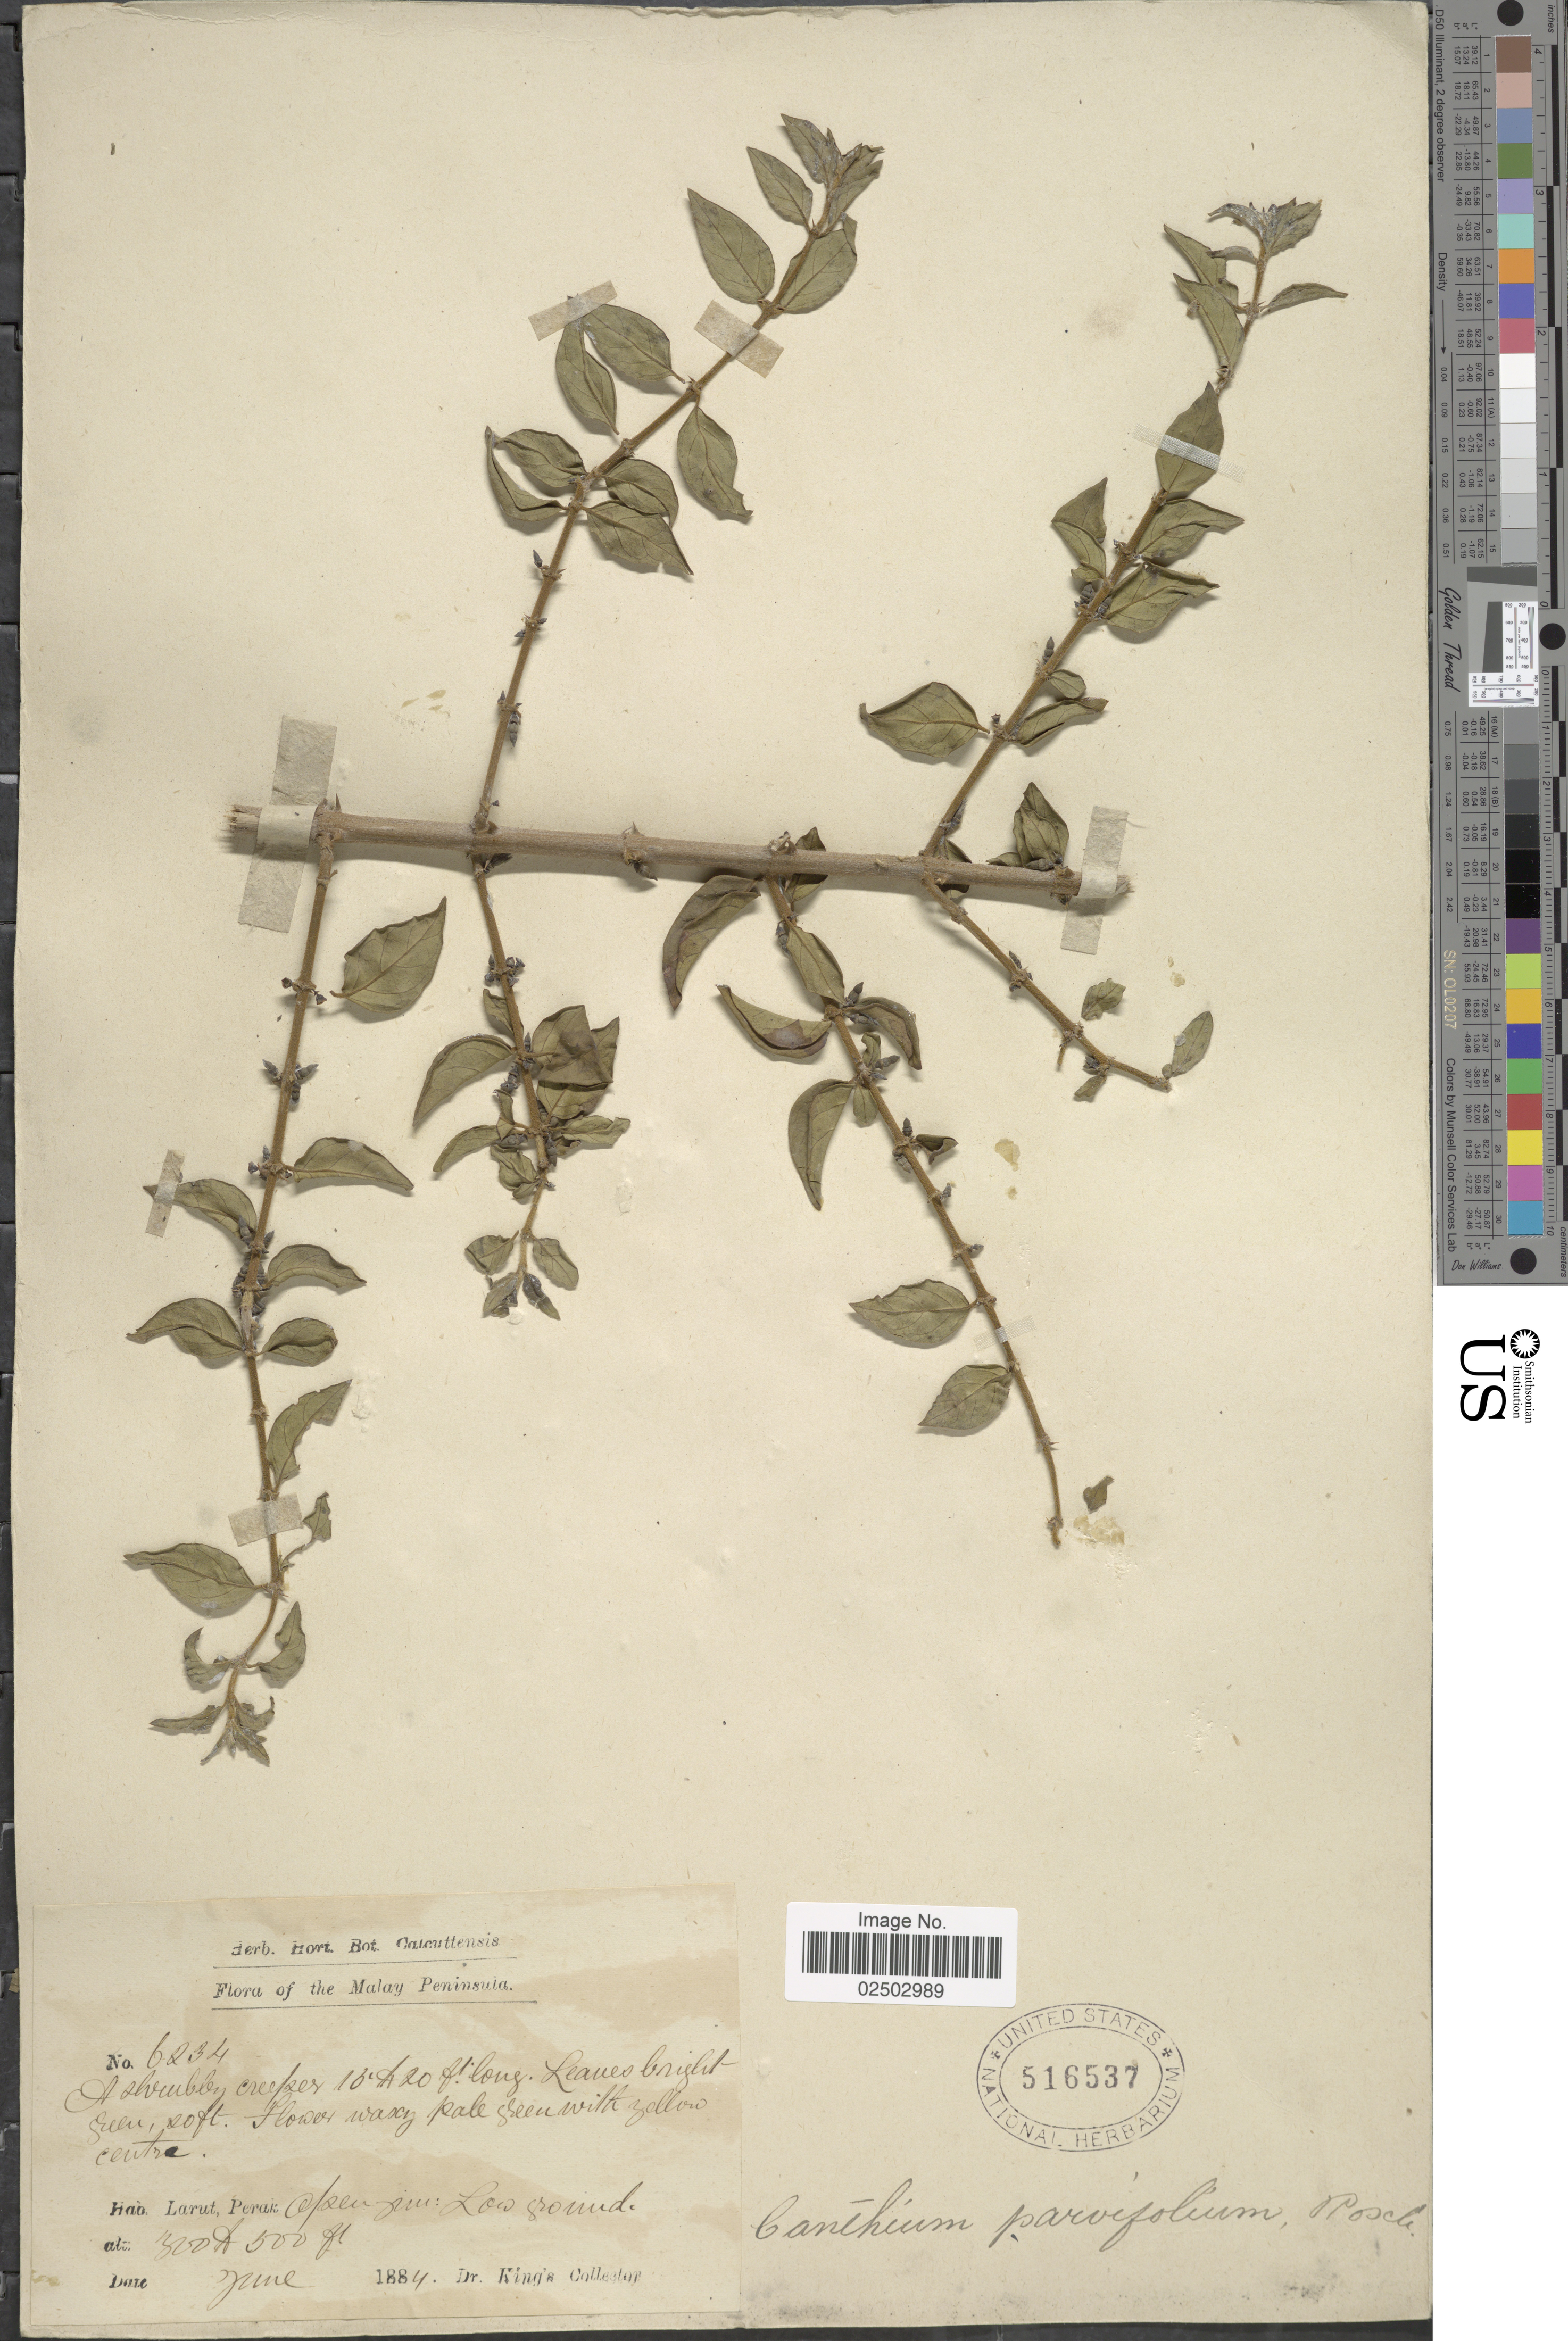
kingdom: Plantae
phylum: Tracheophyta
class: Magnoliopsida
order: Gentianales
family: Rubiaceae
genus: Canthium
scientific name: Canthium parvifolium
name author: Roxb.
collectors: Dr. King's collector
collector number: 6234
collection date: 1884-06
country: Malaysia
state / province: Perak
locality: Malay Peninsula, Larat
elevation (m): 91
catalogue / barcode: US 516537